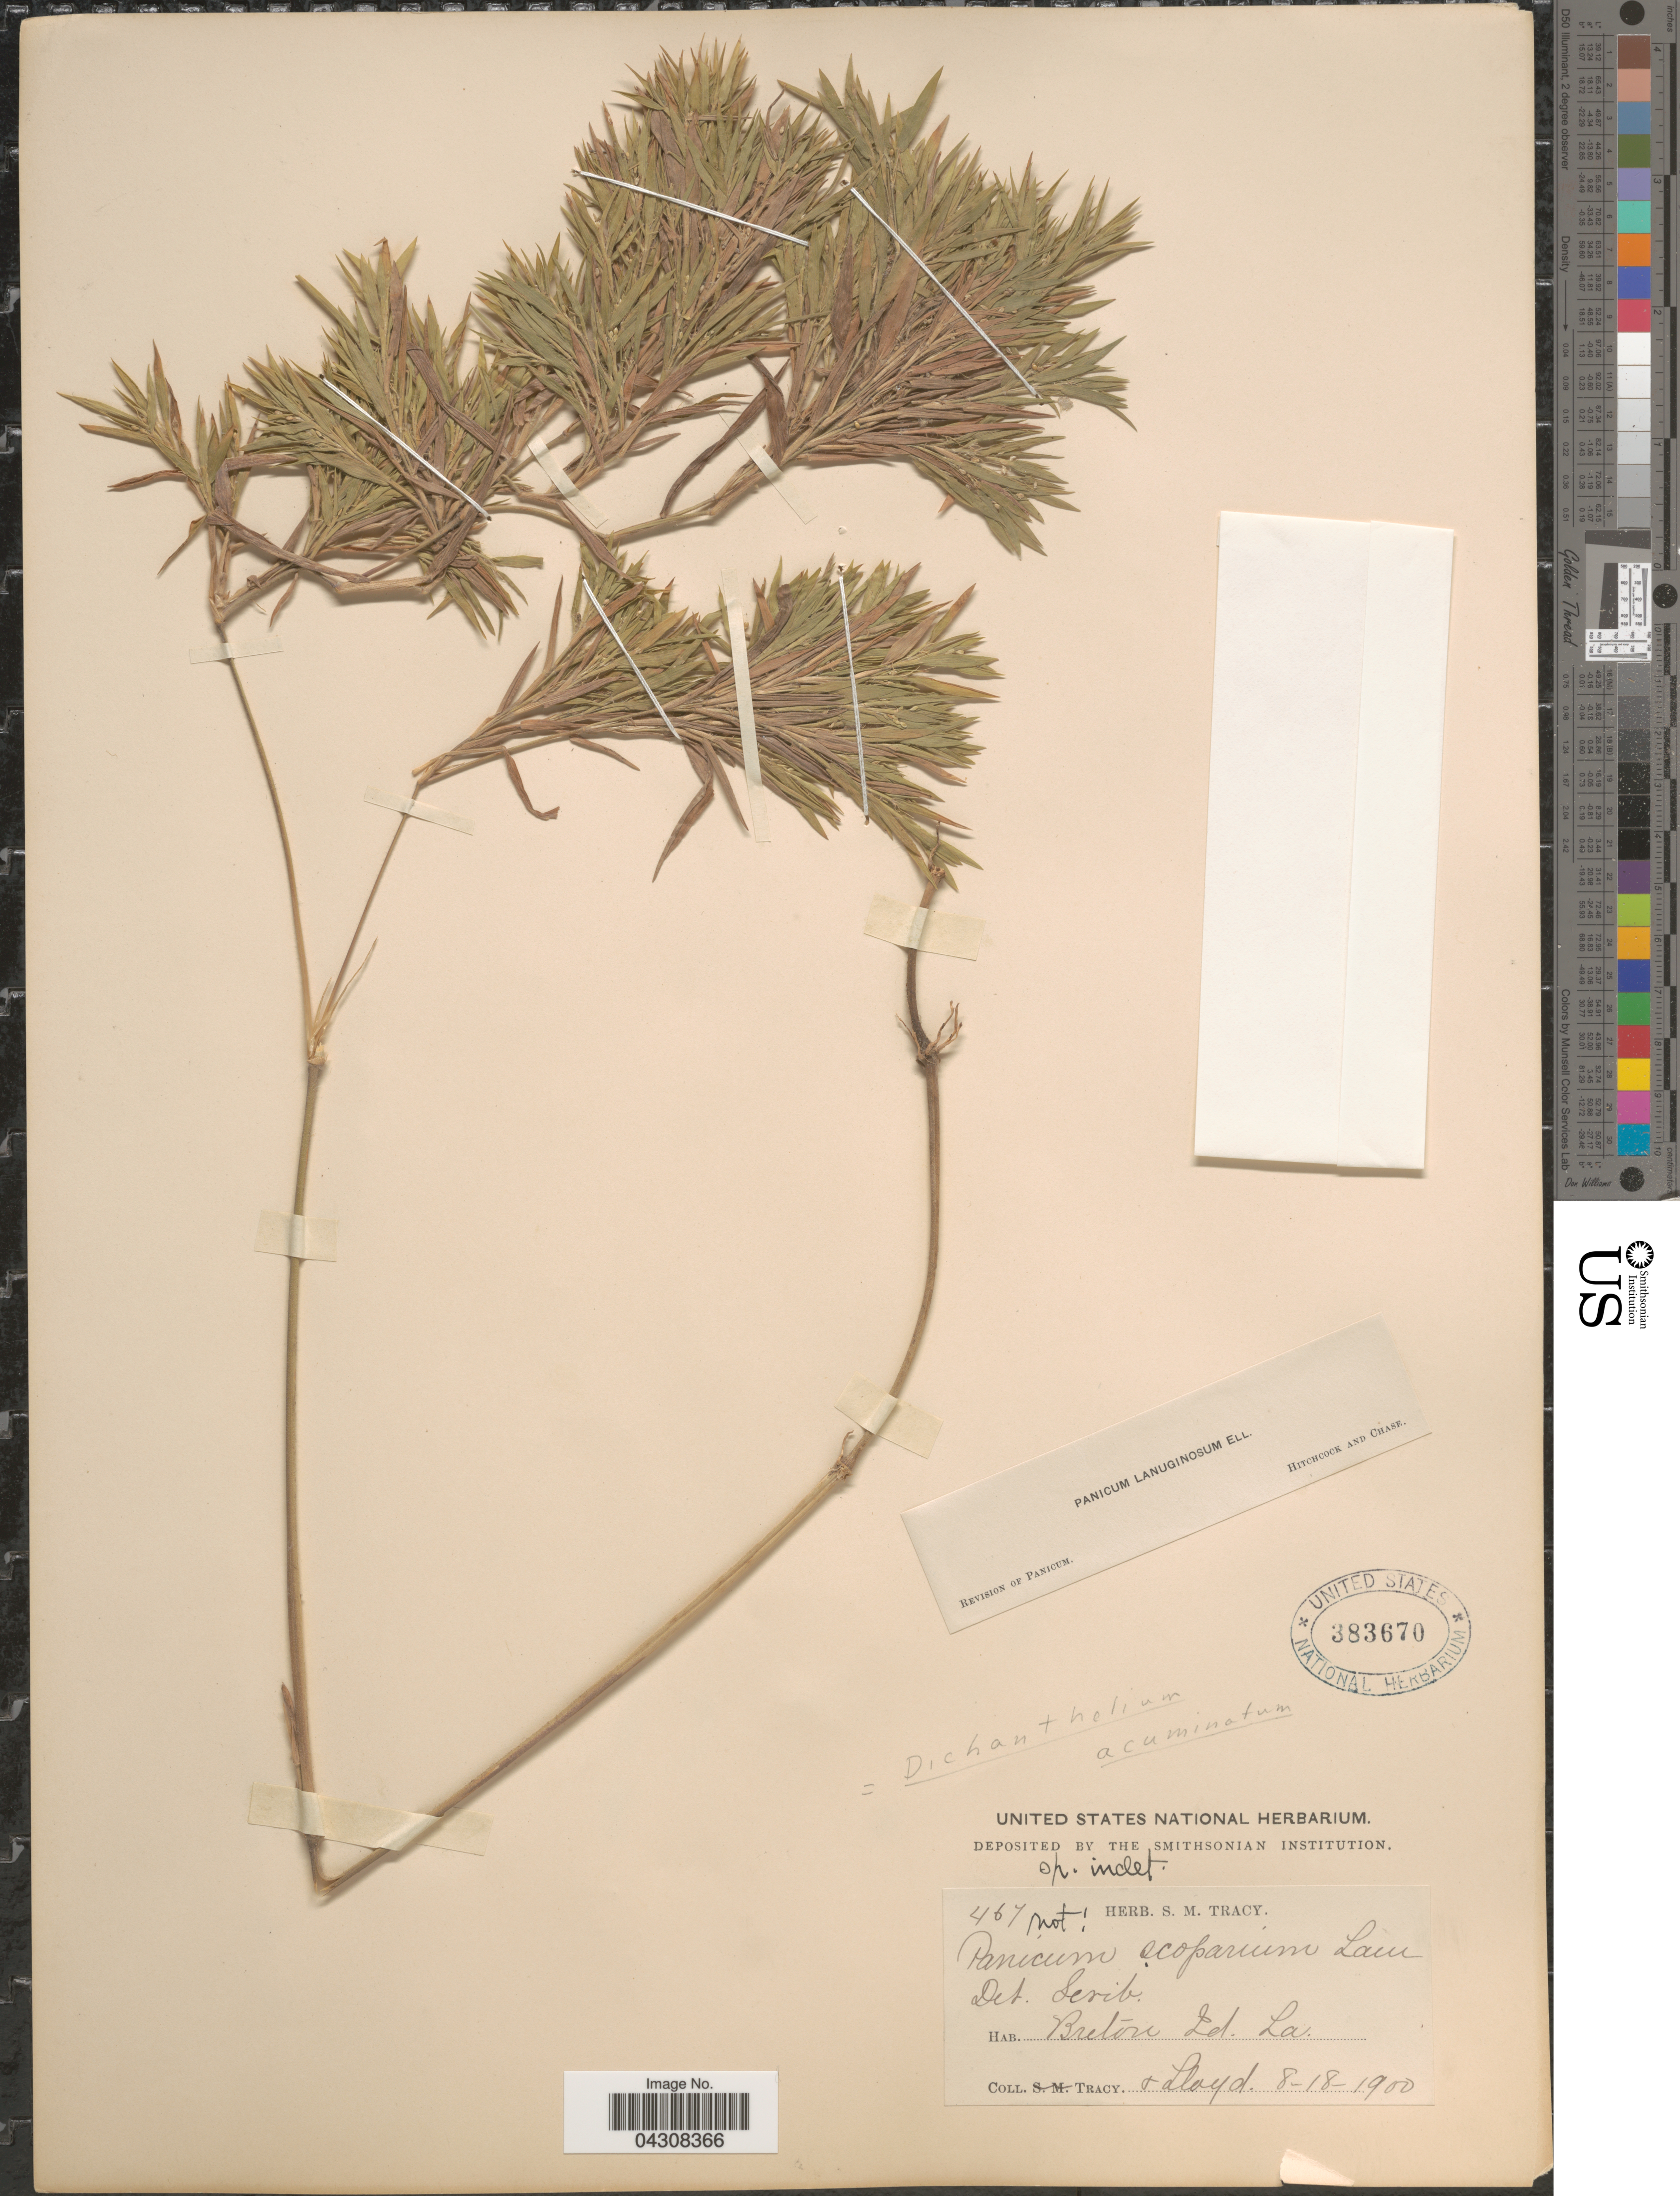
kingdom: Plantae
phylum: Tracheophyta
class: Liliopsida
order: Poales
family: Poaceae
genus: Dichanthelium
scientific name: Dichanthelium acuminatum var. acuminatum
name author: (Sw.) Gould & C.A. Clark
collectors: -. Tracy & -- Lloyd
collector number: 467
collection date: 1900-08-18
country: United States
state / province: Louisiana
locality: Breton Id.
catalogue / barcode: US 383670